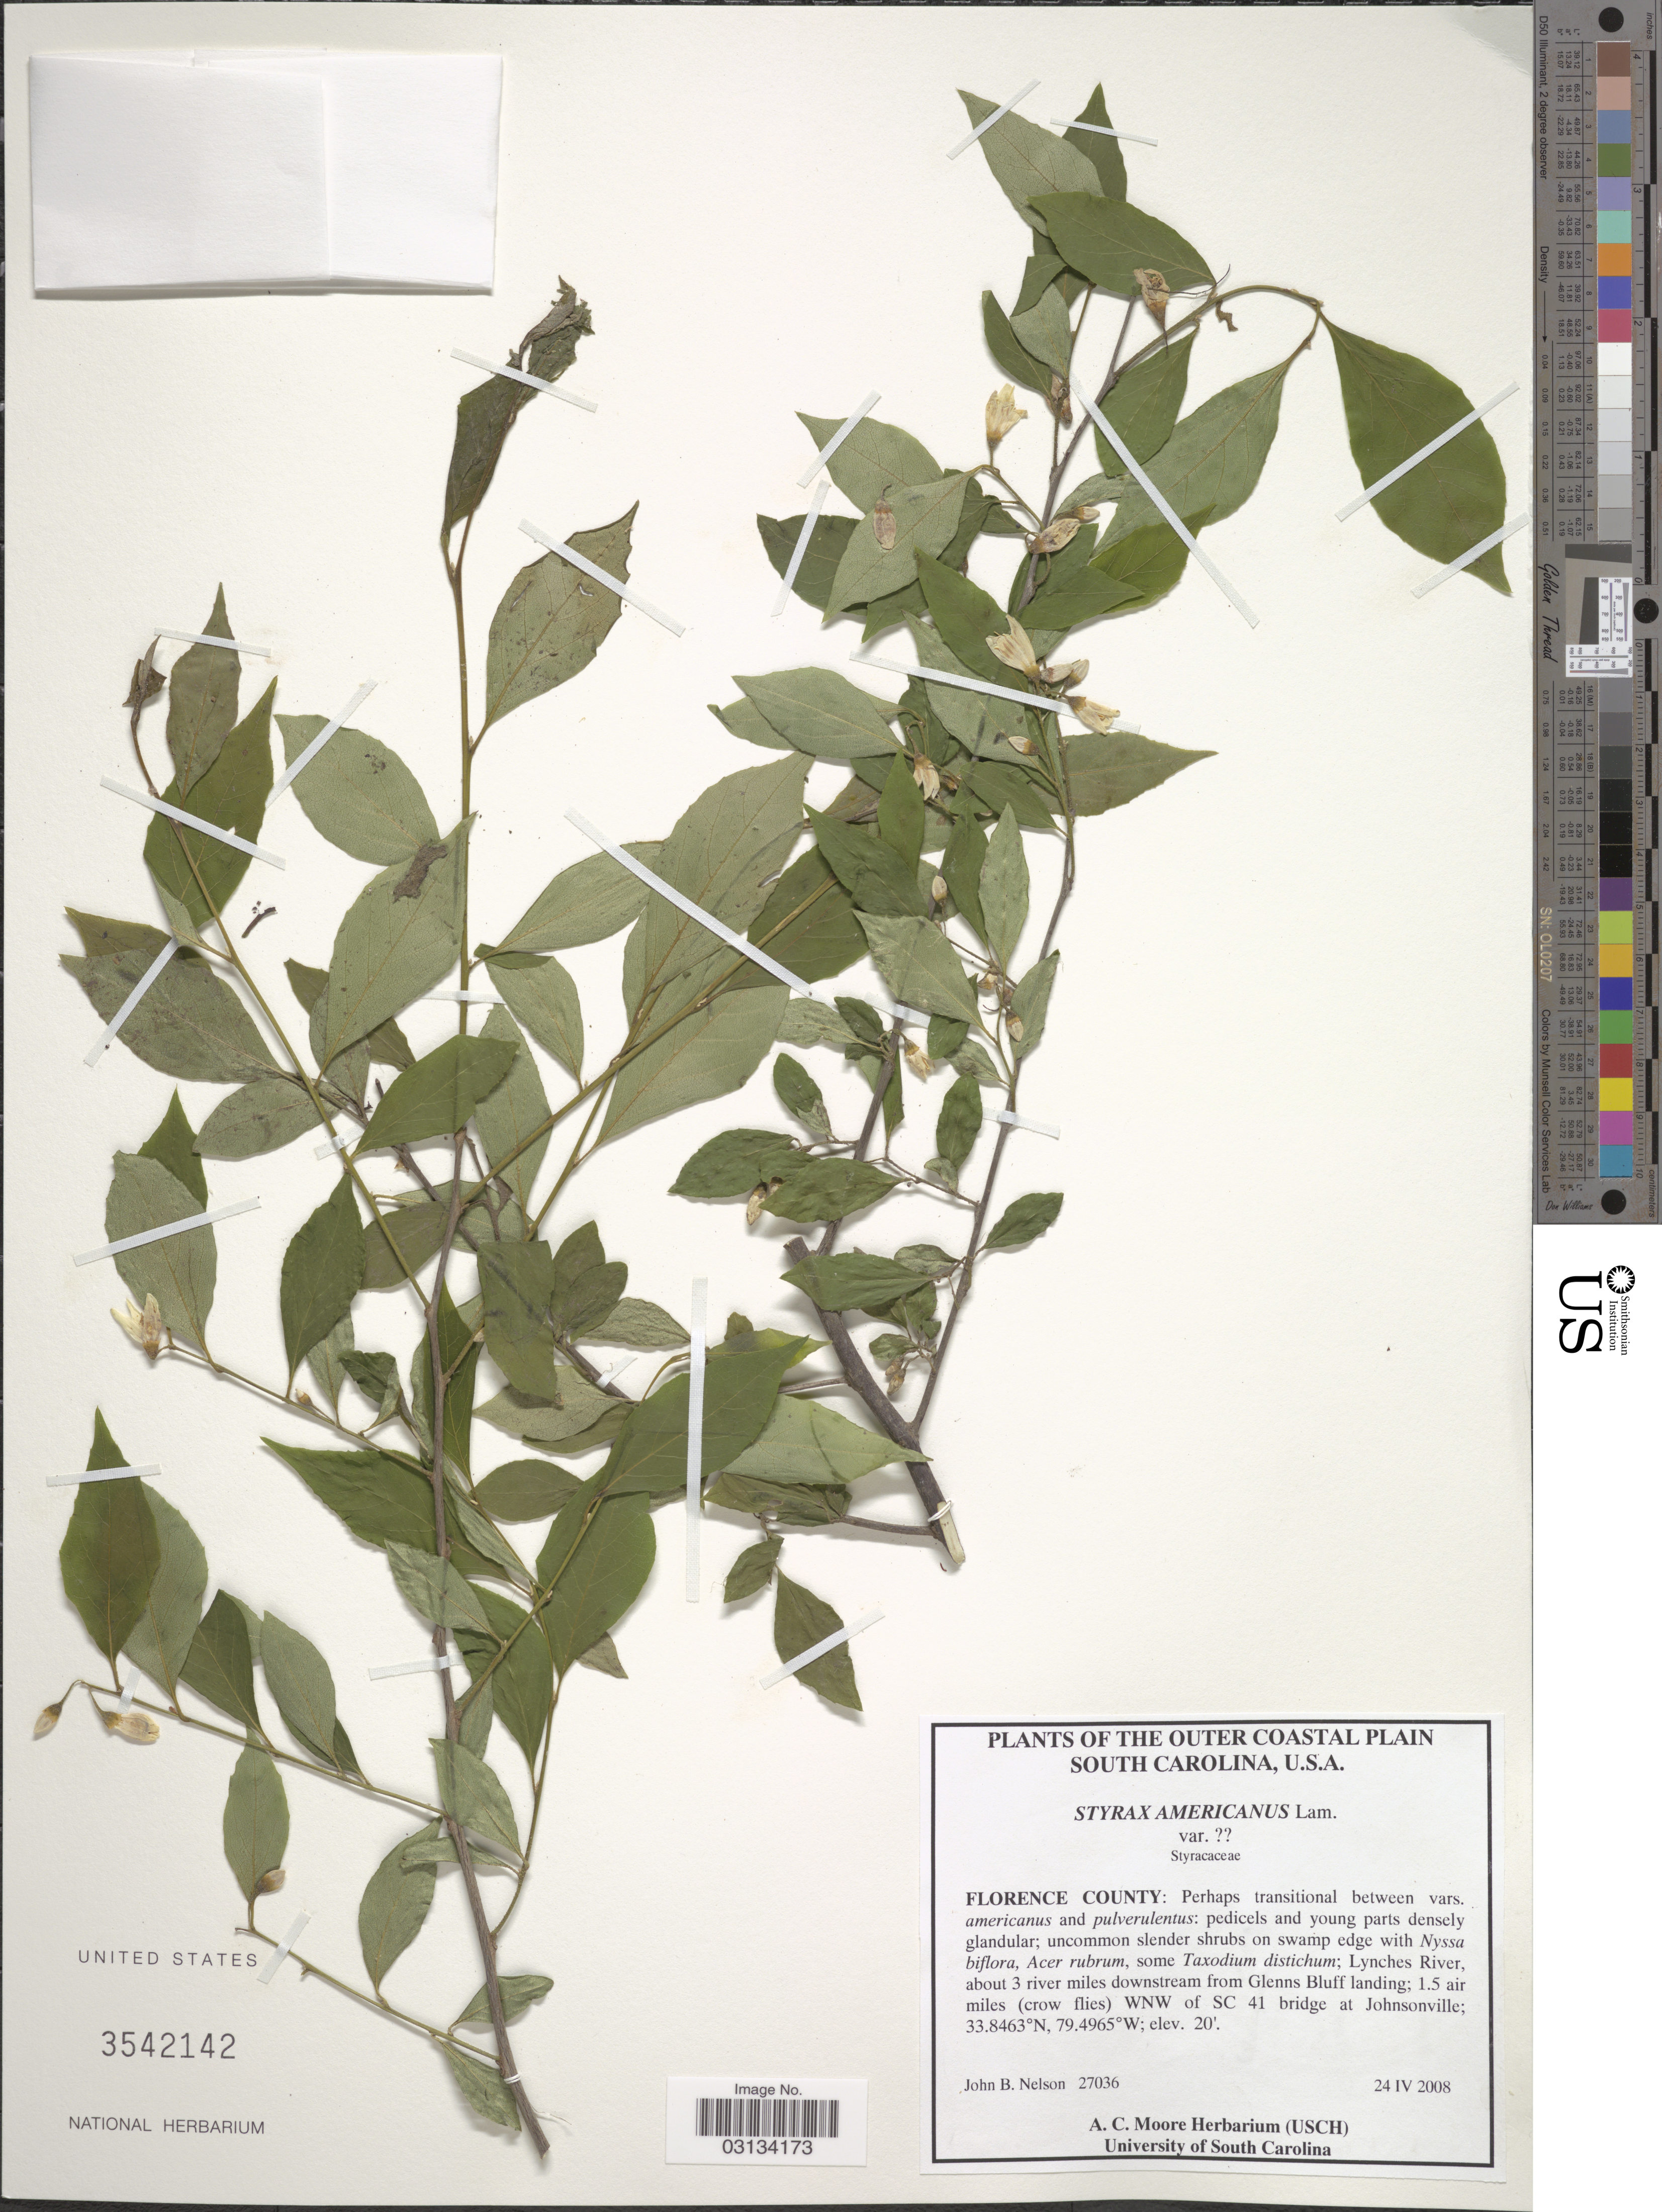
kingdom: Plantae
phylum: Tracheophyta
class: Magnoliopsida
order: Ericales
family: Styracaceae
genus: Styrax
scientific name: Styrax americanus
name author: Lam.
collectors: J. Nelson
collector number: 27036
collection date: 2008-04-24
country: United States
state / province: South Carolina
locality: The Outer Coastal Plain, U.S.A. Florence County. Lynches River, about 3 river miles downstream from Glenns Bluff landing; 1.5 air miles (crow flies) WNW of SC 41 bridge at Johnsonville.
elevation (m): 6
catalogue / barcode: US 3542142